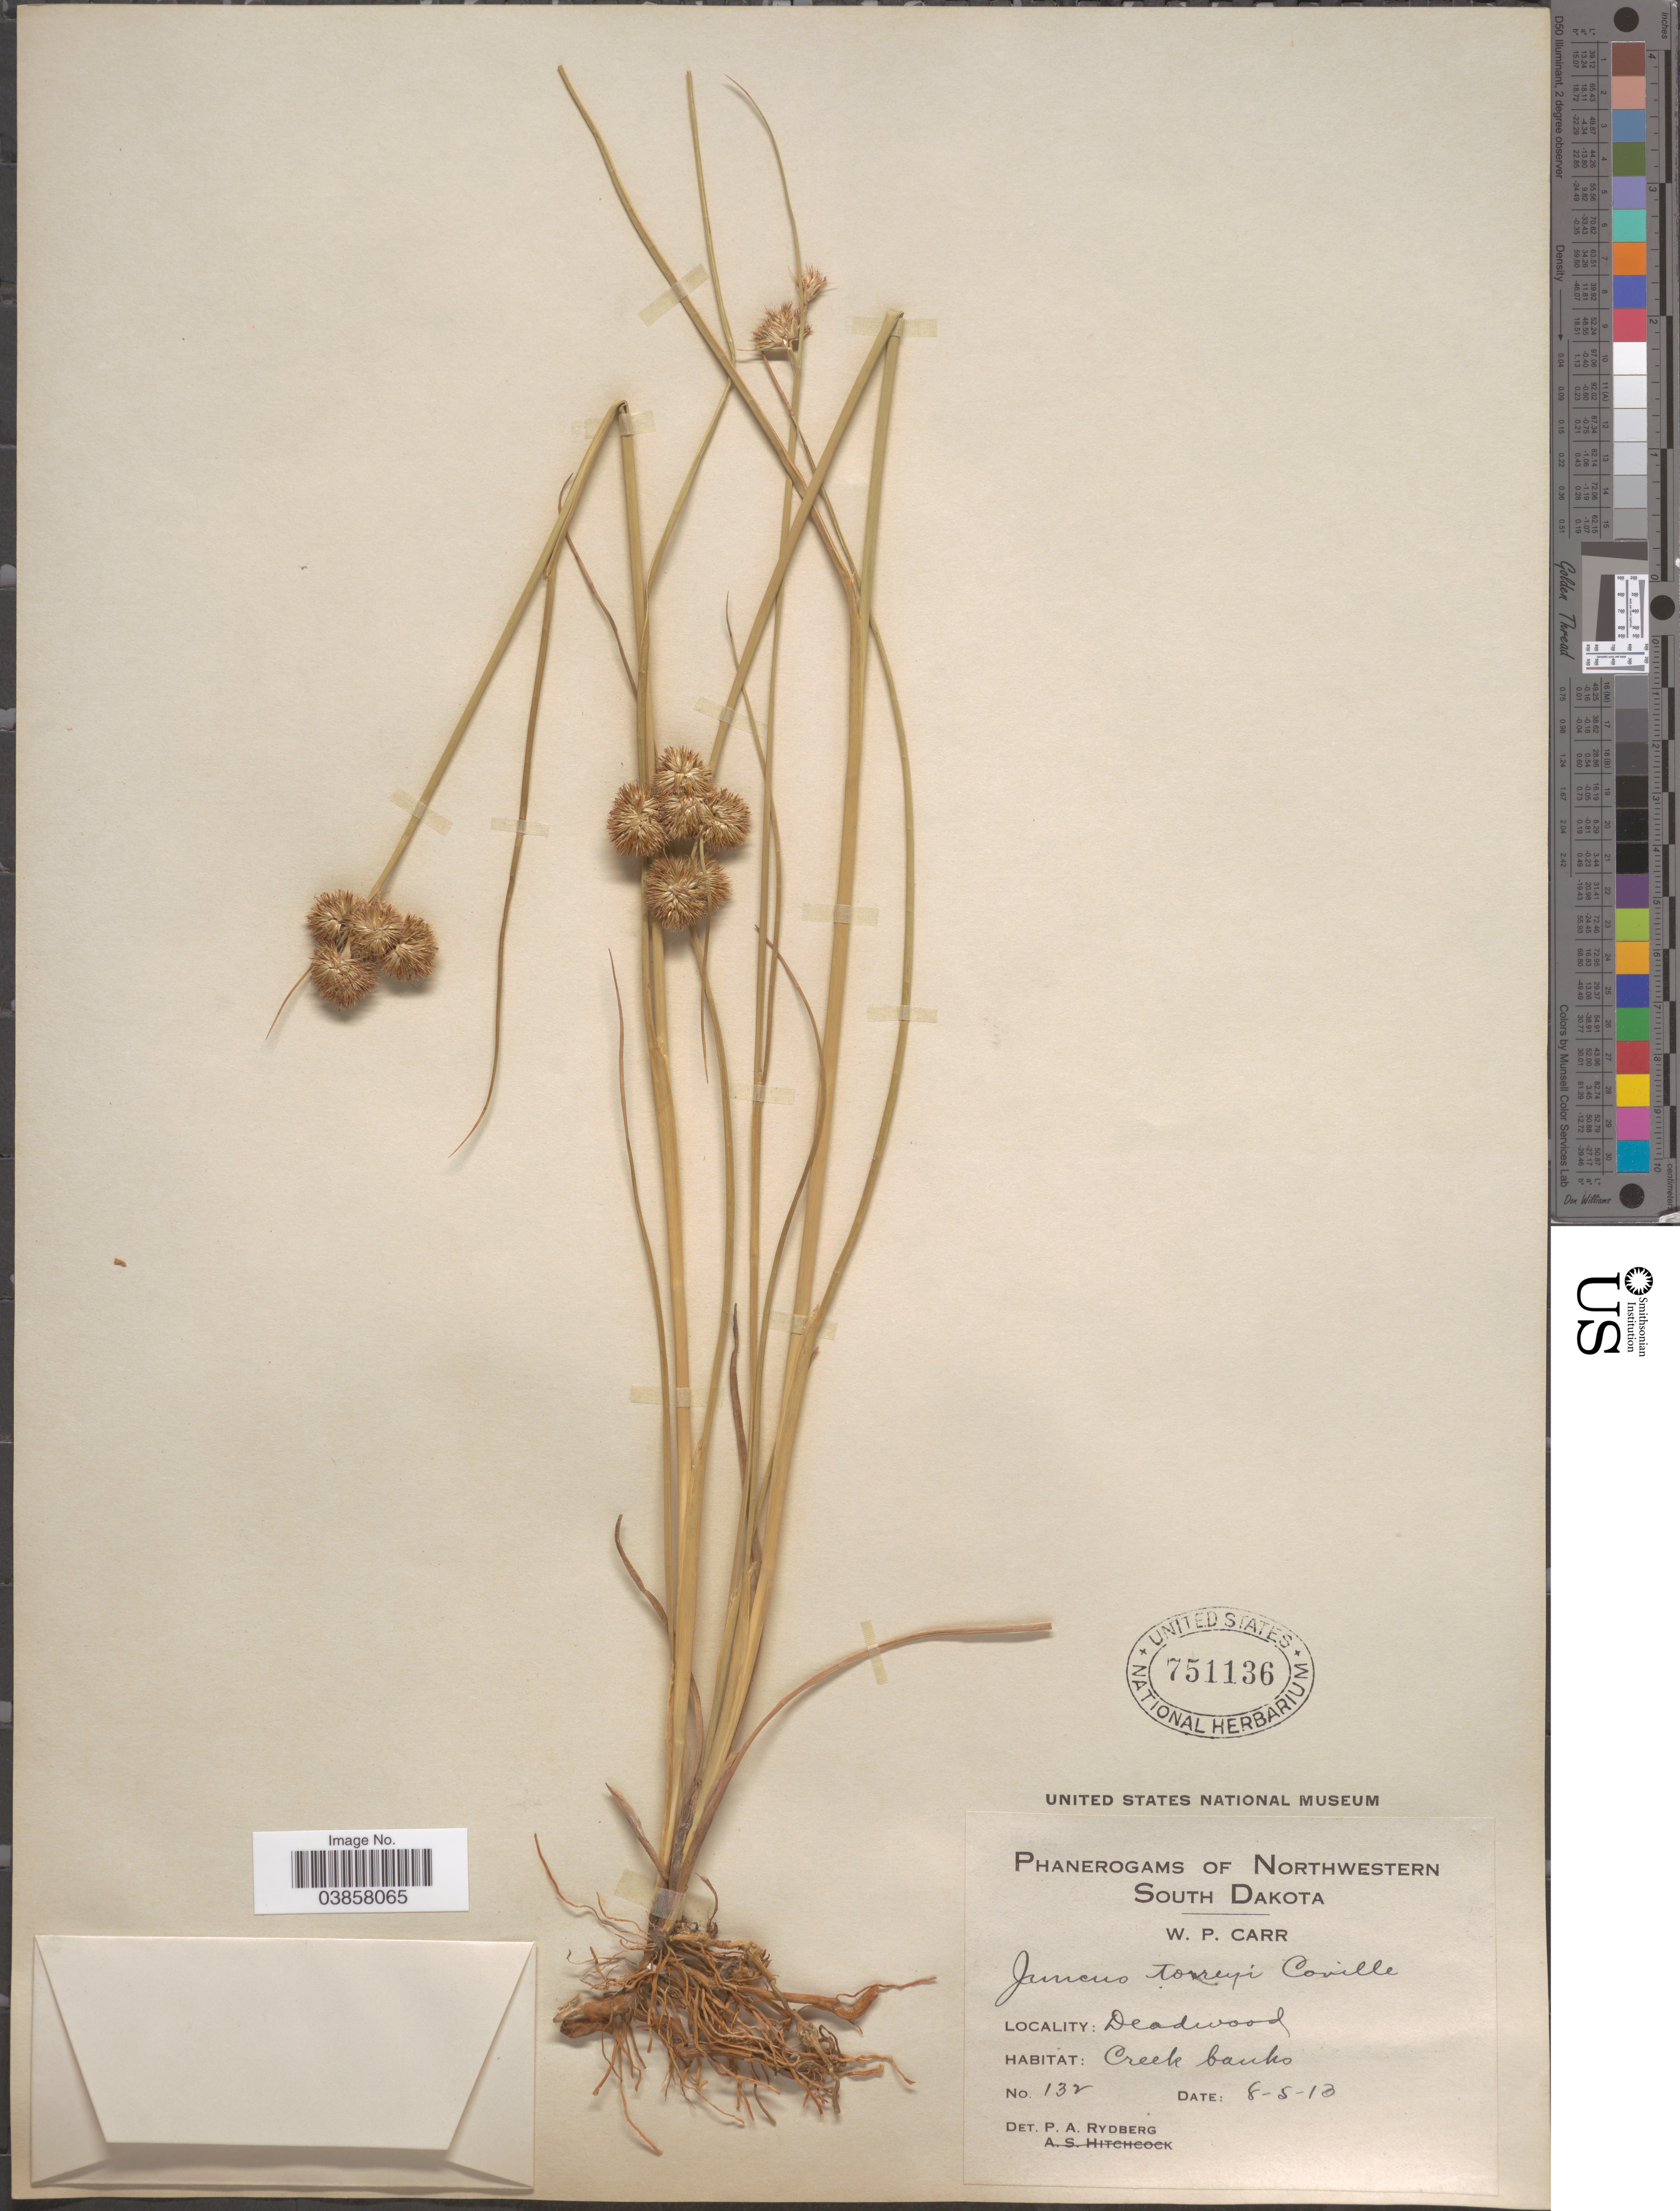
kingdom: Plantae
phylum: Tracheophyta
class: Liliopsida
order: Poales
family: Juncaceae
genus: Juncus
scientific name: Juncus torreyi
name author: Coville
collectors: W. Carr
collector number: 132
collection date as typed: Transcribed d/m/y: 5/8/13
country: United States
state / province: South Dakota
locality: Northwestern South Dakota. Deadwood.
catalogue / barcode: US 751136